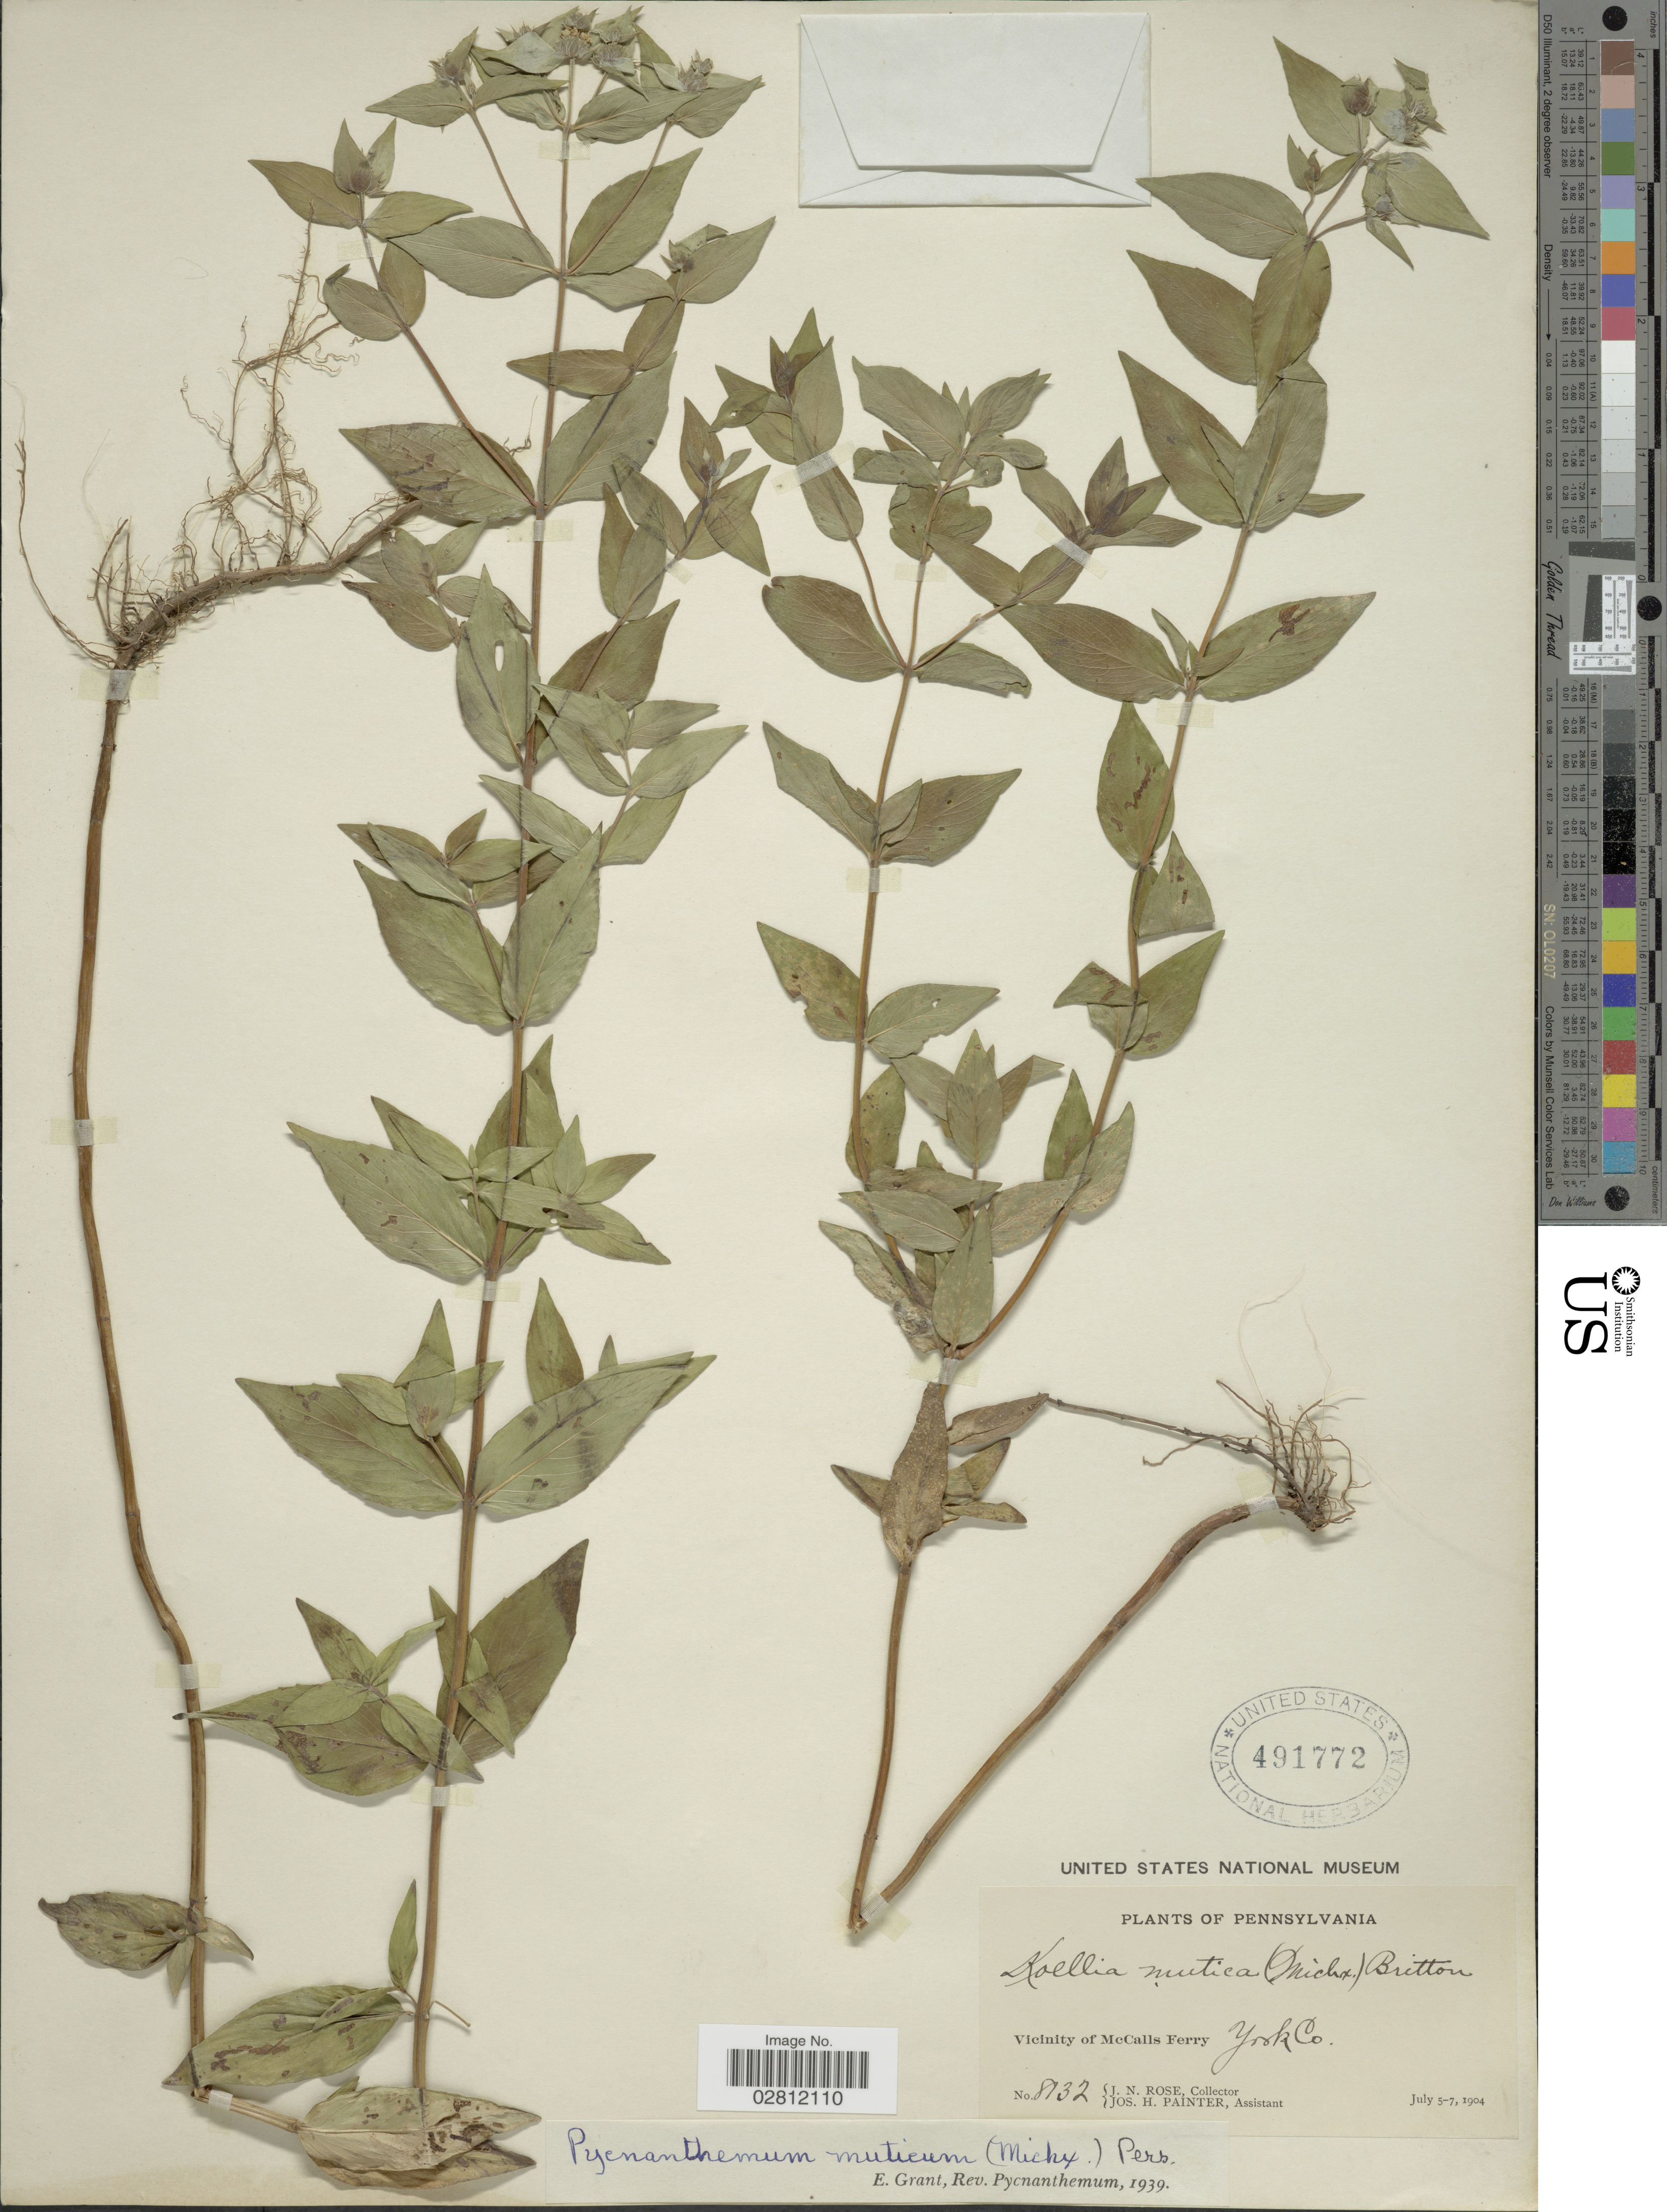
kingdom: Plantae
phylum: Tracheophyta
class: Magnoliopsida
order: Lamiales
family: Lamiaceae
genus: Pycnanthemum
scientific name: Pycnanthemum muticum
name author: (Michx.) Pers.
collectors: J. N. Rose & J. H. Painter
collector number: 8132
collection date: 1904-07-05/1904-07-07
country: United States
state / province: Pennsylvania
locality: Vicinity of McCalls Ferry, York Co.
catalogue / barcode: US 491772